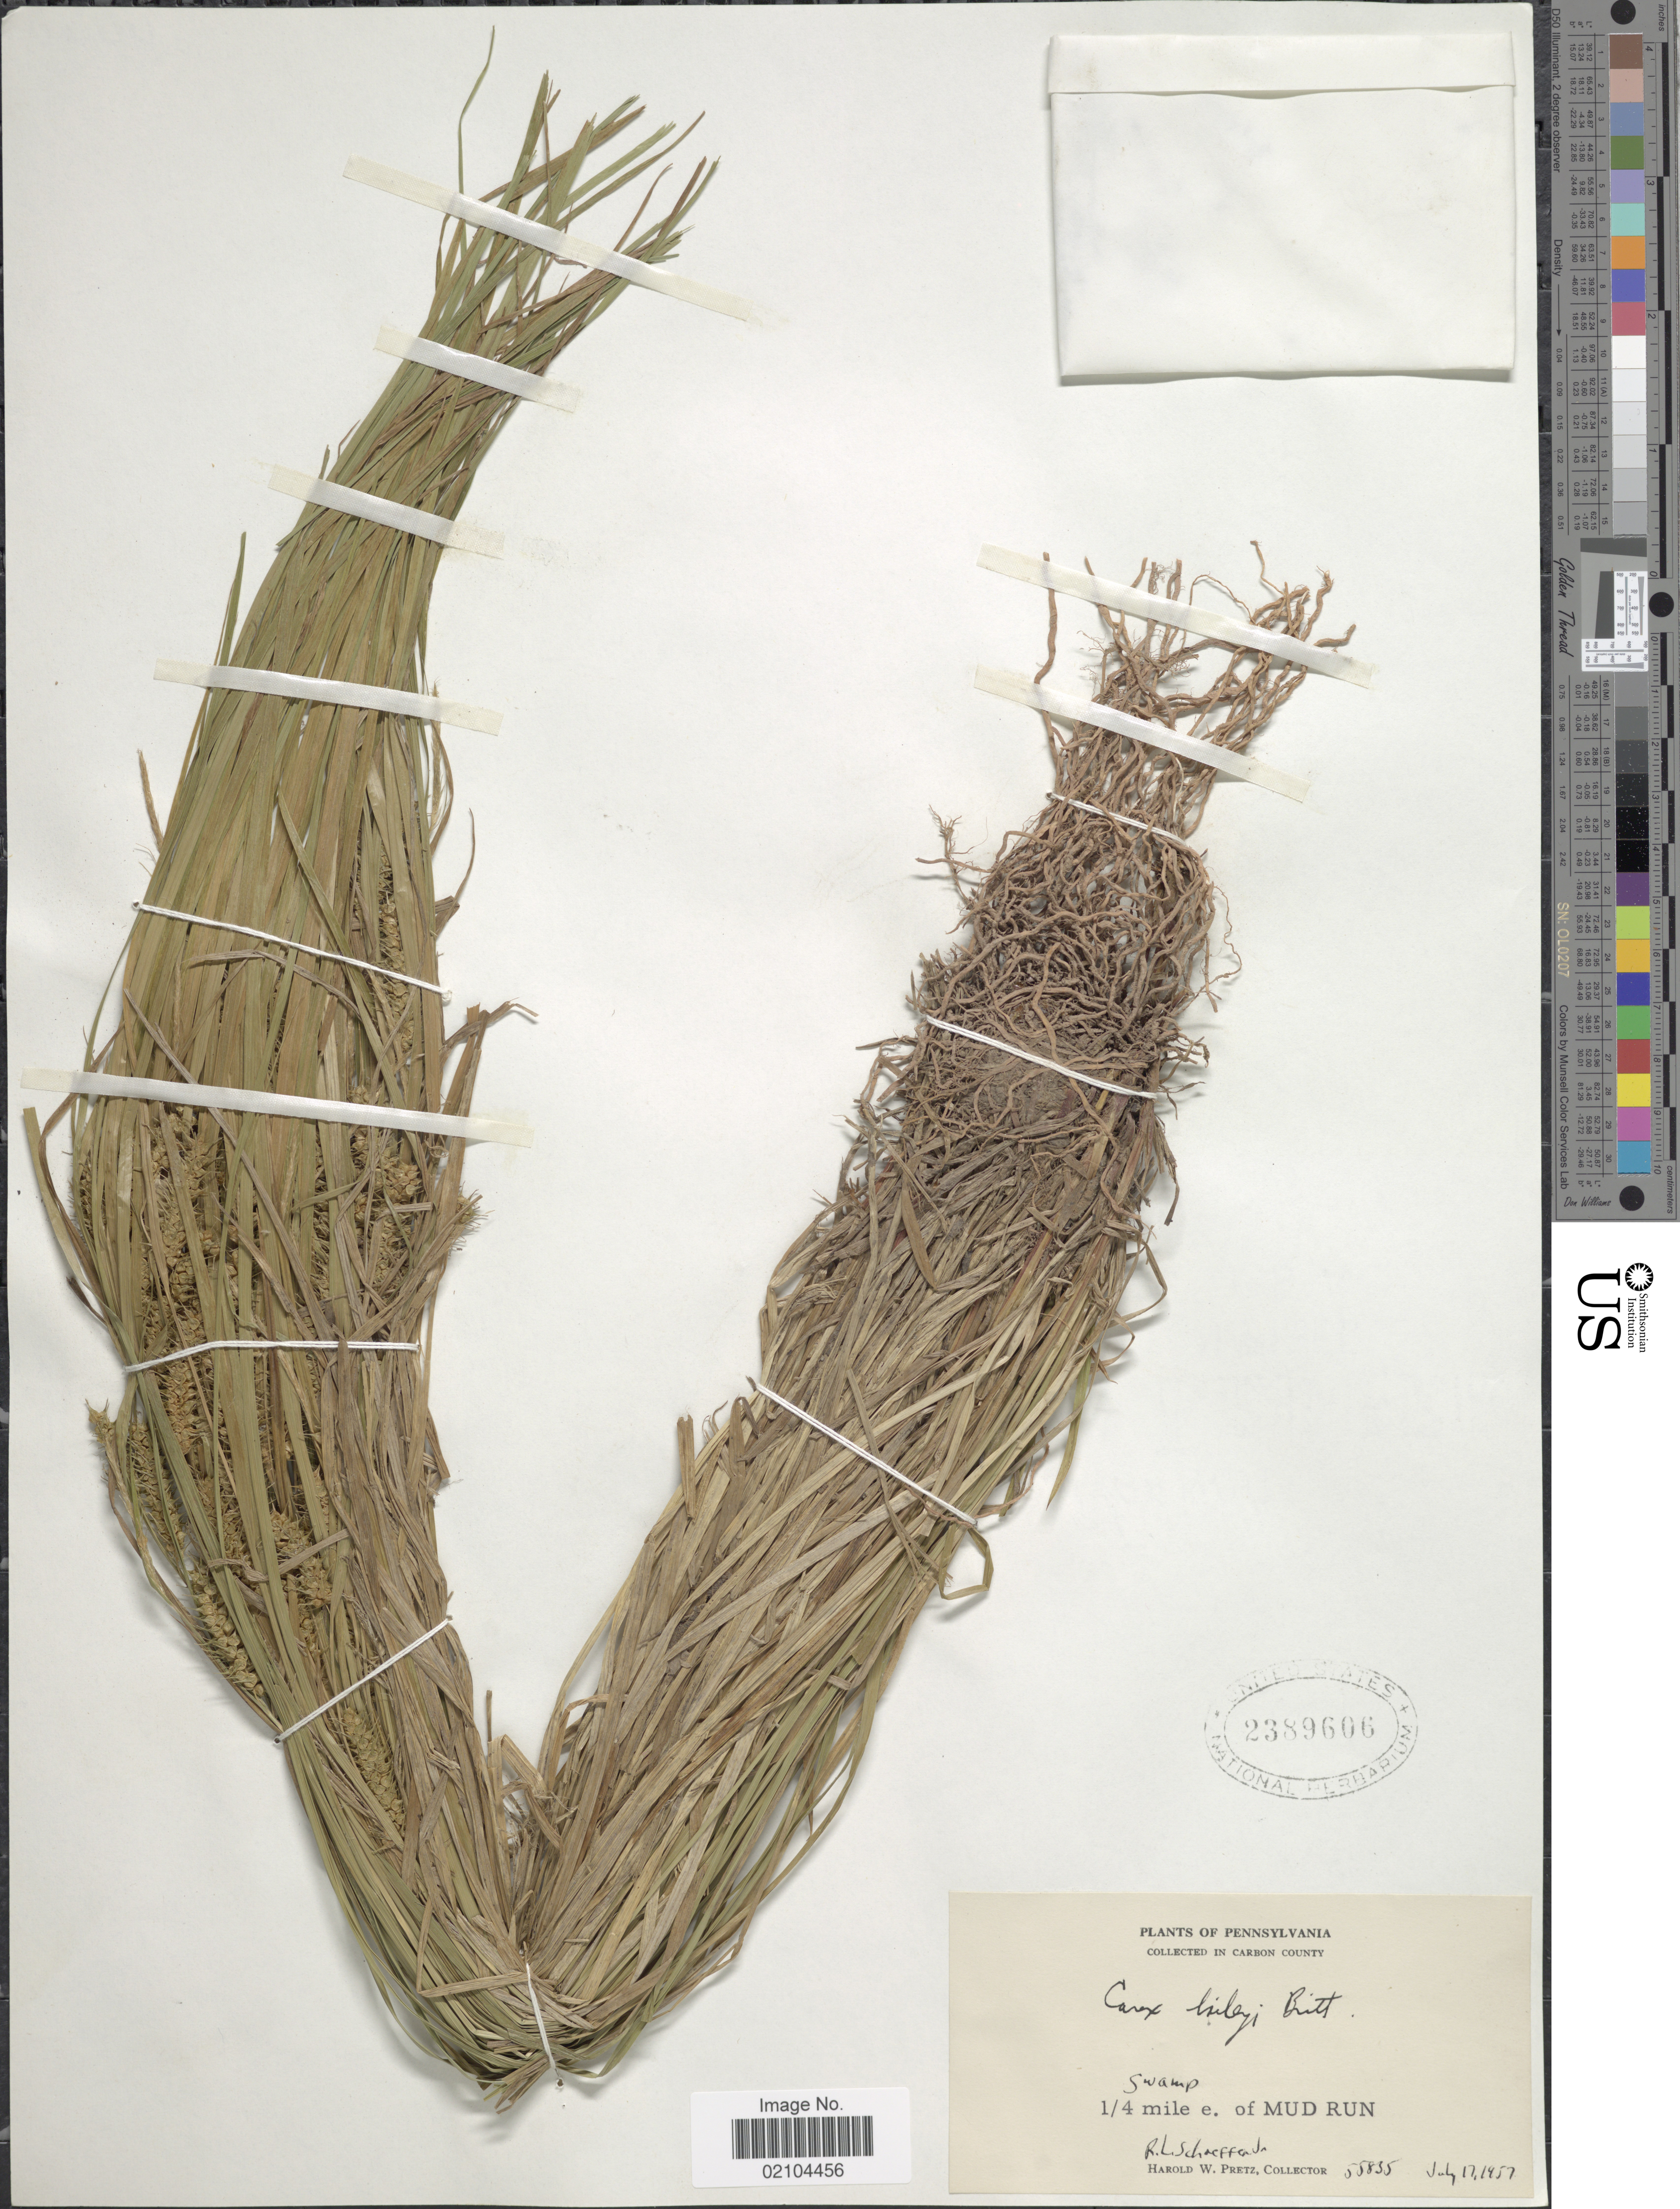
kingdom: Plantae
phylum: Tracheophyta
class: Liliopsida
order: Poales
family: Cyperaceae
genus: Carex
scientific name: Carex baileyi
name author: Britton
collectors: H. W. Pretz & R. L. Schaeffer Jr.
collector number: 55835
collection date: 1957-07-17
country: United States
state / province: Pennsylvania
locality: In Carbon County, swamp, 1/4 mile e. of Mud Run.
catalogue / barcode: US 2389606